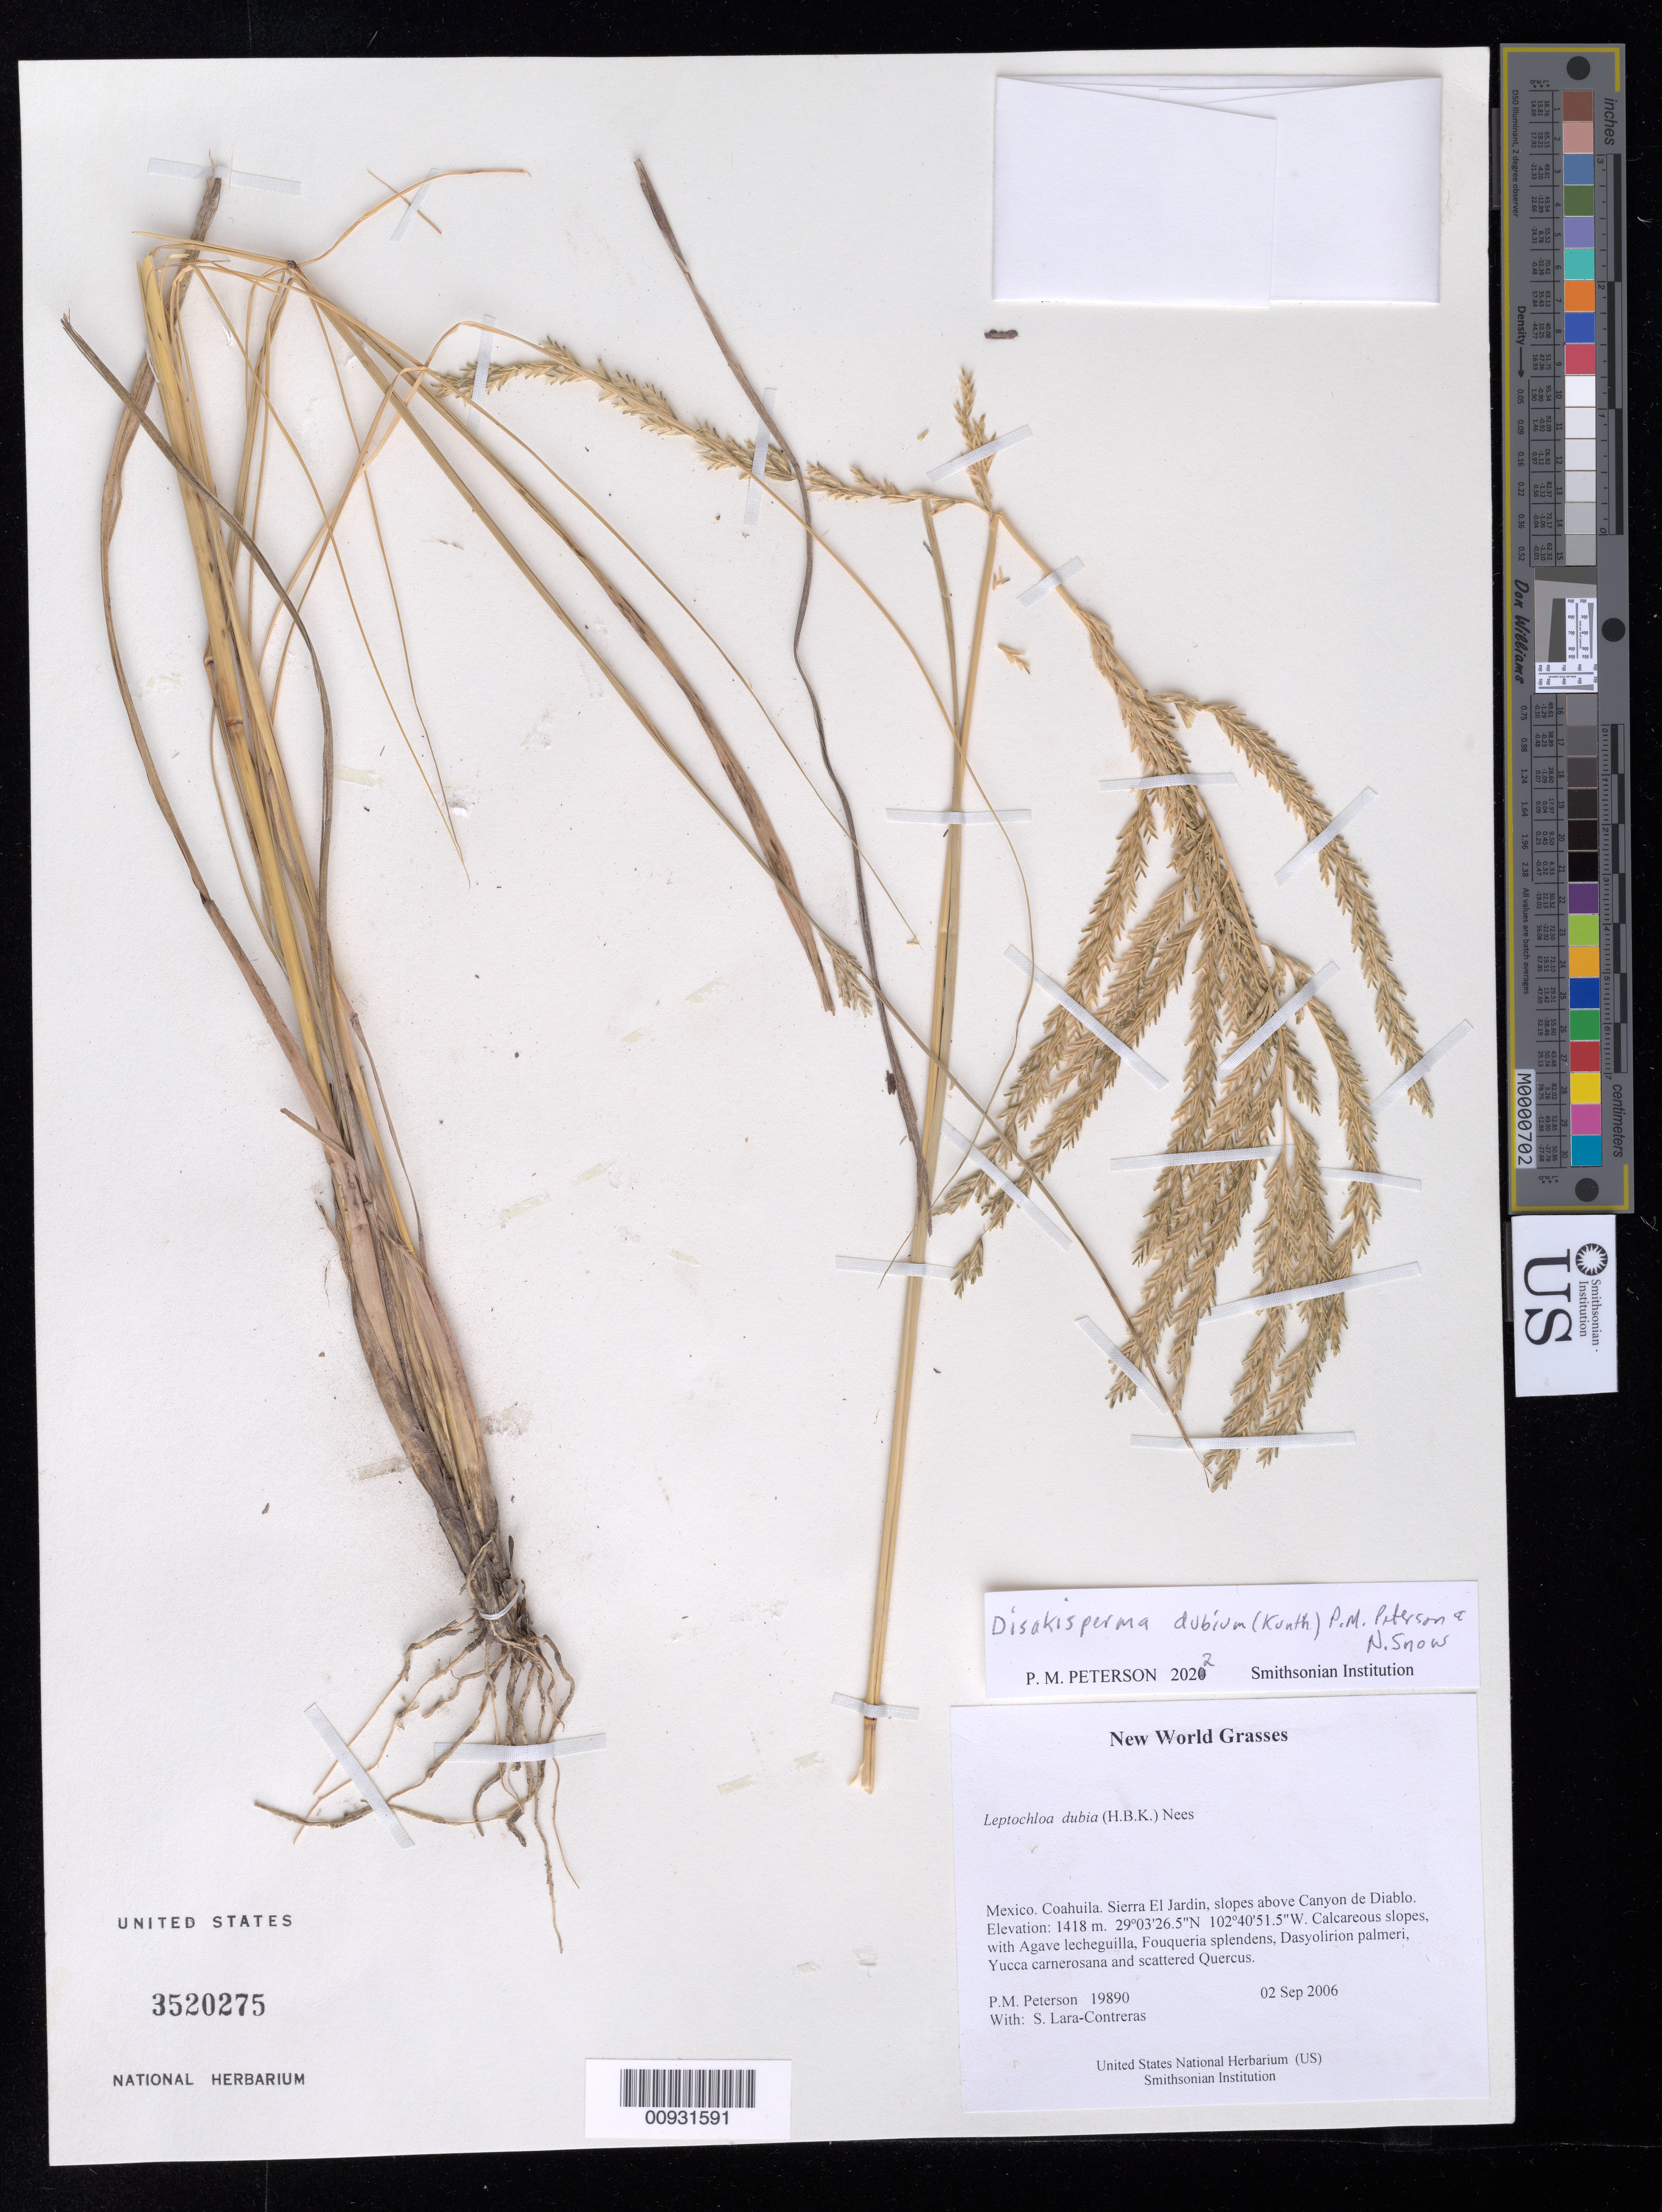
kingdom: Plantae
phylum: Tracheophyta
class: Liliopsida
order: Poales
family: Poaceae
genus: Disakisperma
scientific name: Disakisperma dubium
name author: (Kunth) P.M. Peterson & N. Snow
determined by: Peterson, Paul M., (BOT), Smithsonian Institution - National Museum of Natural History (UNITED STATES)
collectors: P. M. Peterson & S. Lara Contreras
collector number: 19890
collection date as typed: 02 Sep 2006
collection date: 2006-09-02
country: Mexico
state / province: Coahuila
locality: Sierra El Jardin, slopes above Canyon de Diablo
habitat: Calcareous slopes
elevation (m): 1418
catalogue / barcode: US 3520275